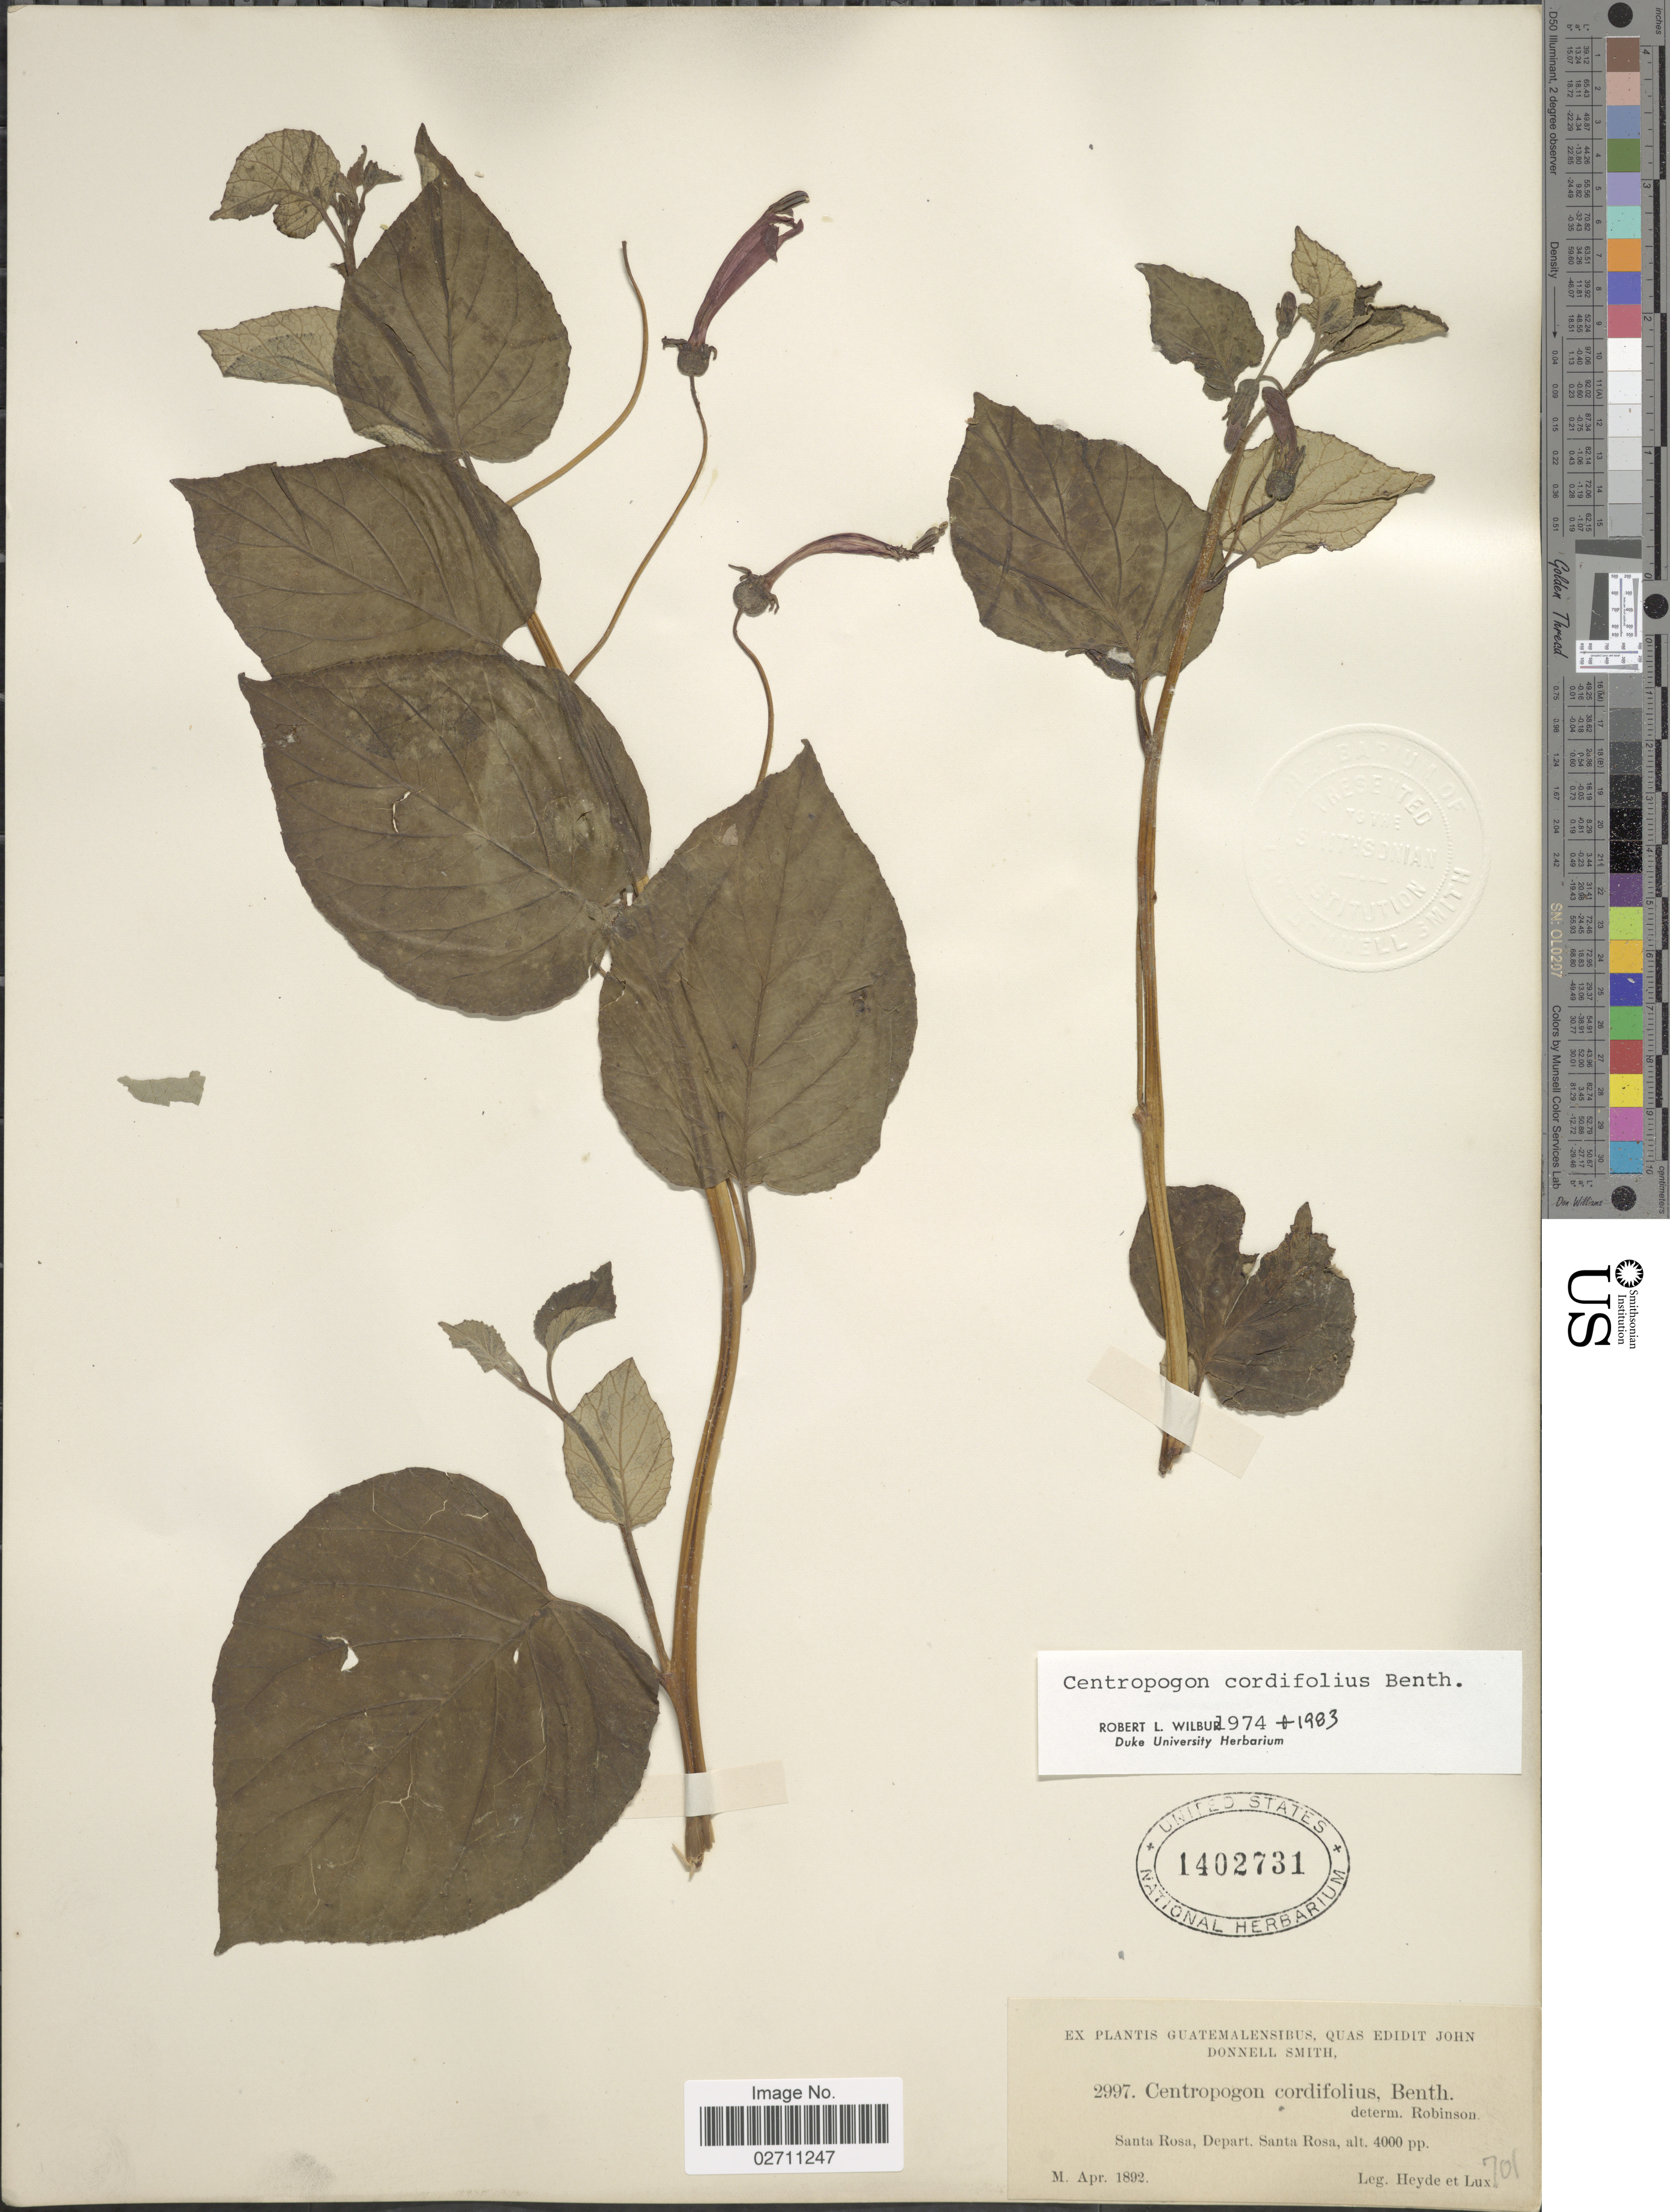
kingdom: Plantae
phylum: Tracheophyta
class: Magnoliopsida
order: Asterales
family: Campanulaceae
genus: Centropogon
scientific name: Centropogon cordifolius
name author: Benth.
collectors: Heyde & Lux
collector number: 701/2997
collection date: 1892-04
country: Guatemala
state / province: Santa Rosa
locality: Santa Rosa.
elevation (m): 1219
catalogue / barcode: US 1402731